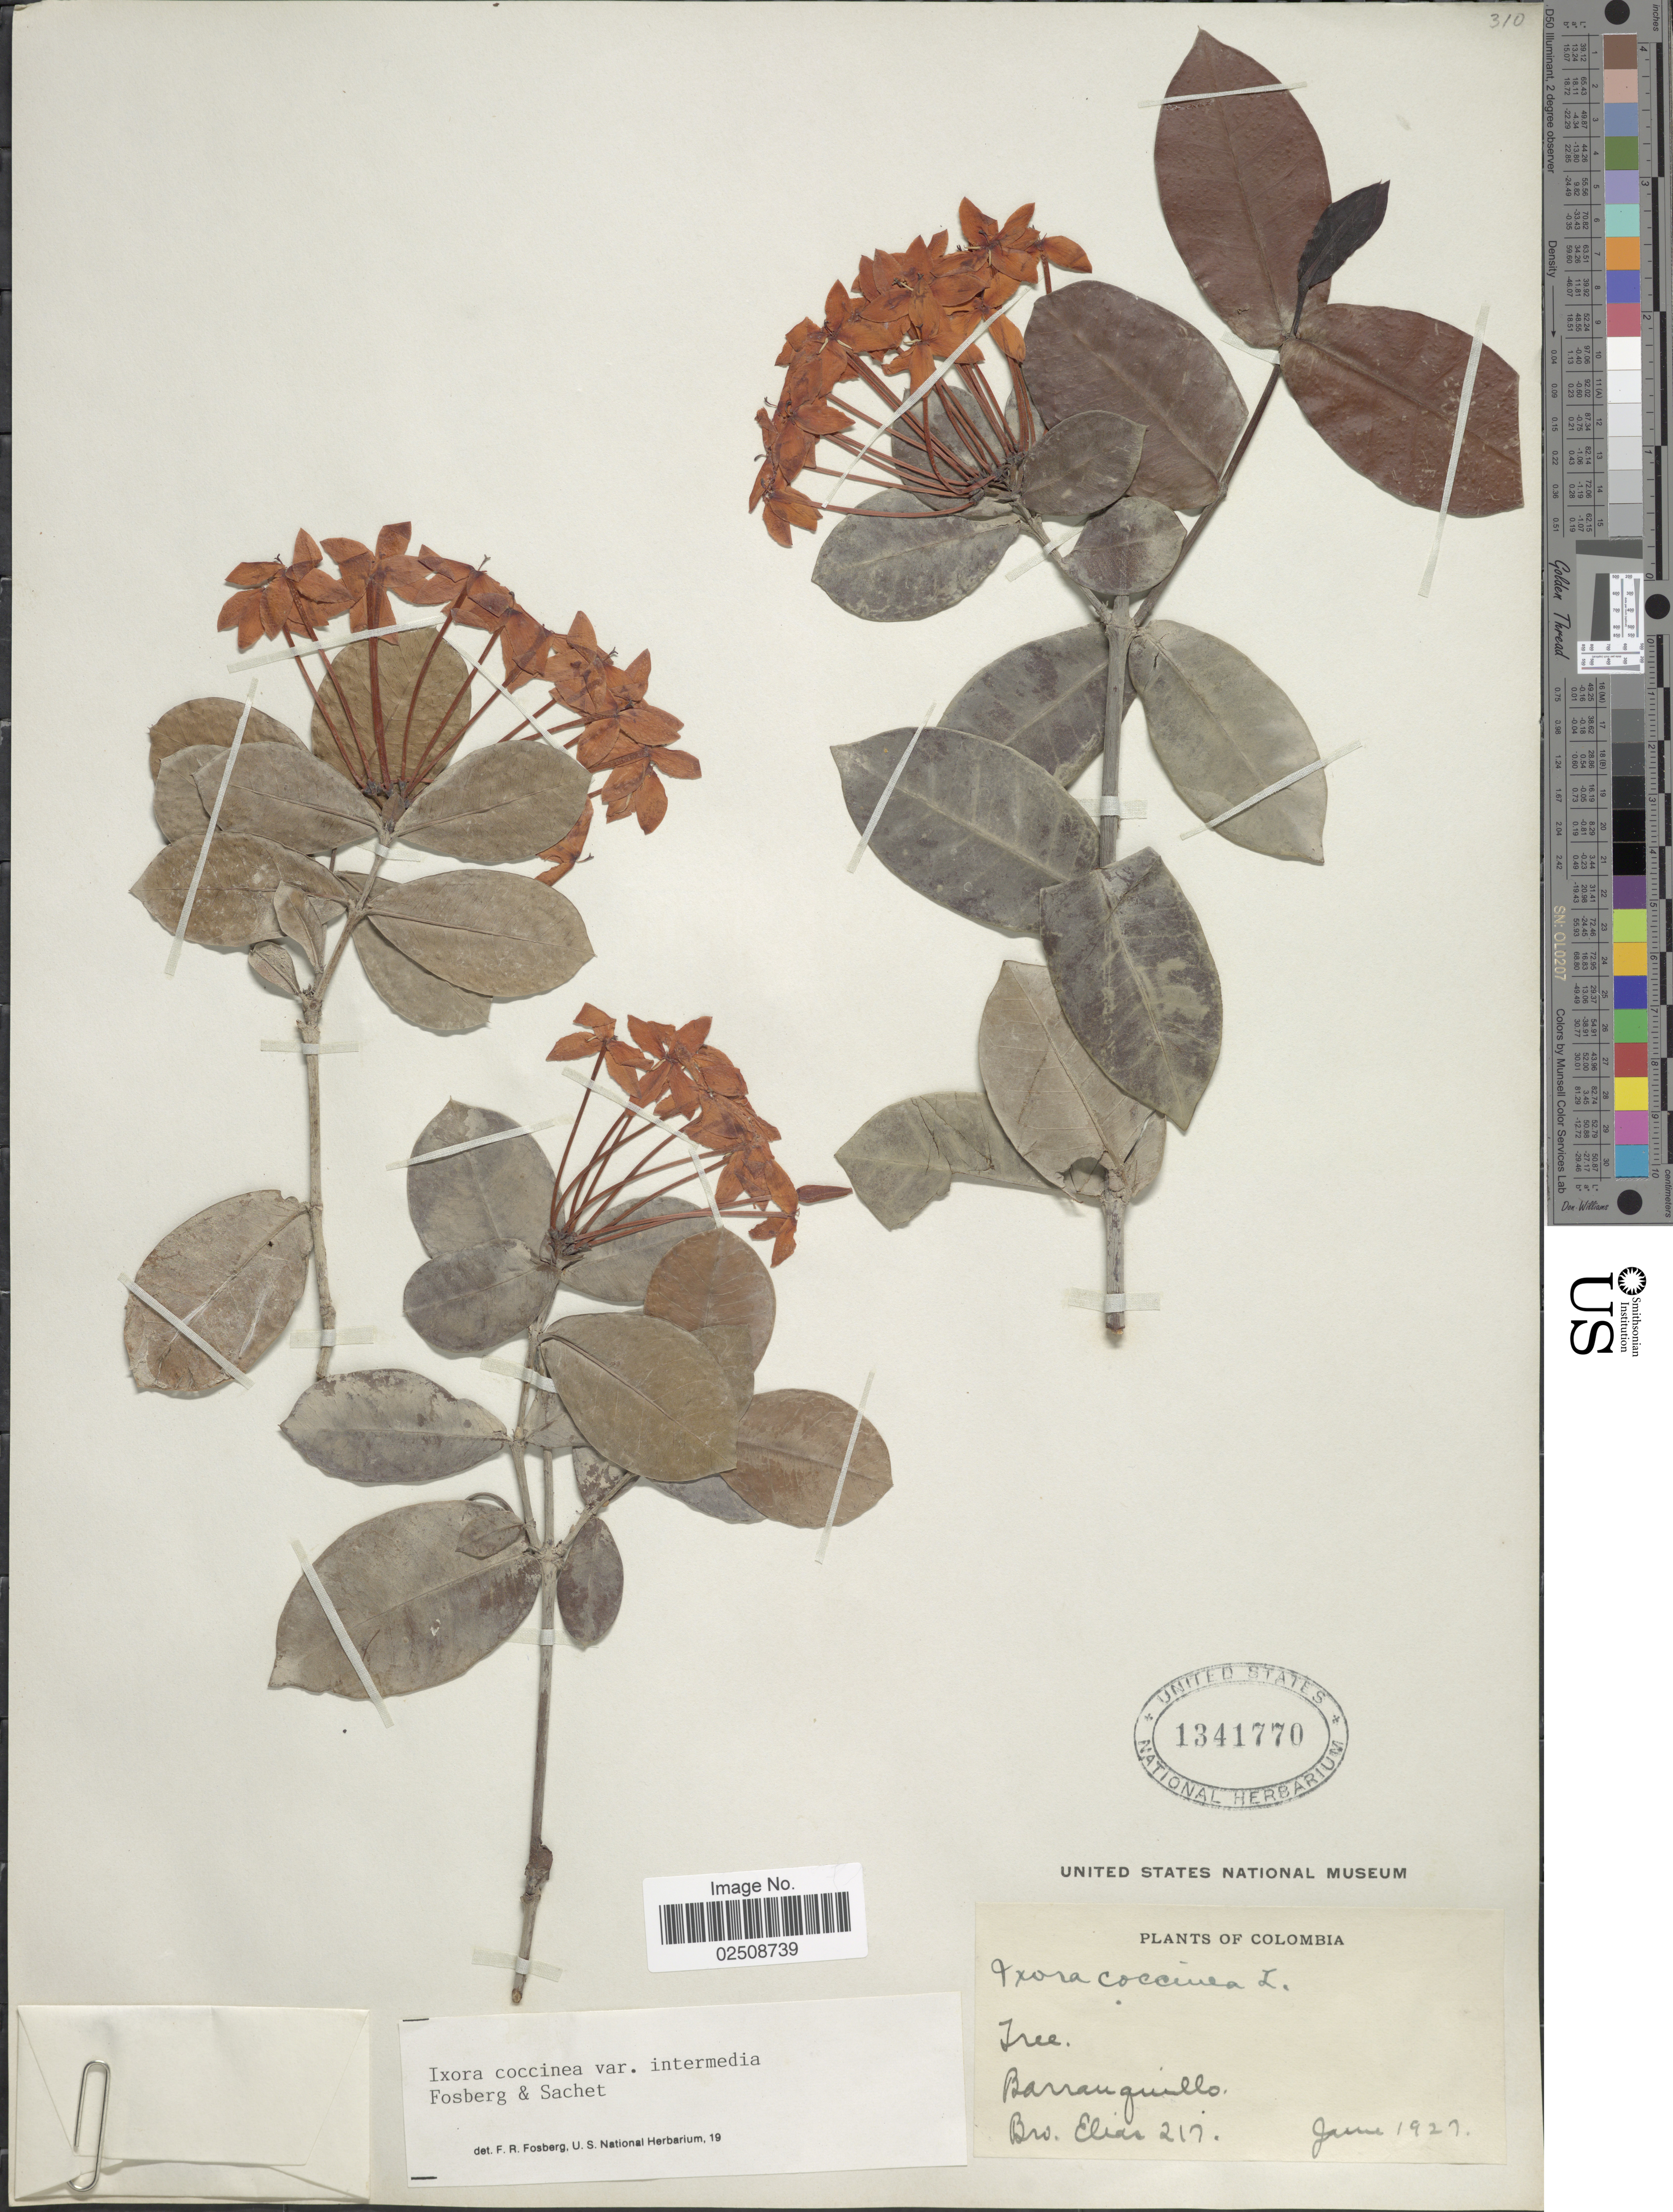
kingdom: Plantae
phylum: Tracheophyta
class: Magnoliopsida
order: Gentianales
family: Rubiaceae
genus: Ixora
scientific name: Ixora coccinea var. intermedia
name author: Fosberg & Sachet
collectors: Bro. Elias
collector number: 217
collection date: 1927-06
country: Colombia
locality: Barranquillo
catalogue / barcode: US 1341770